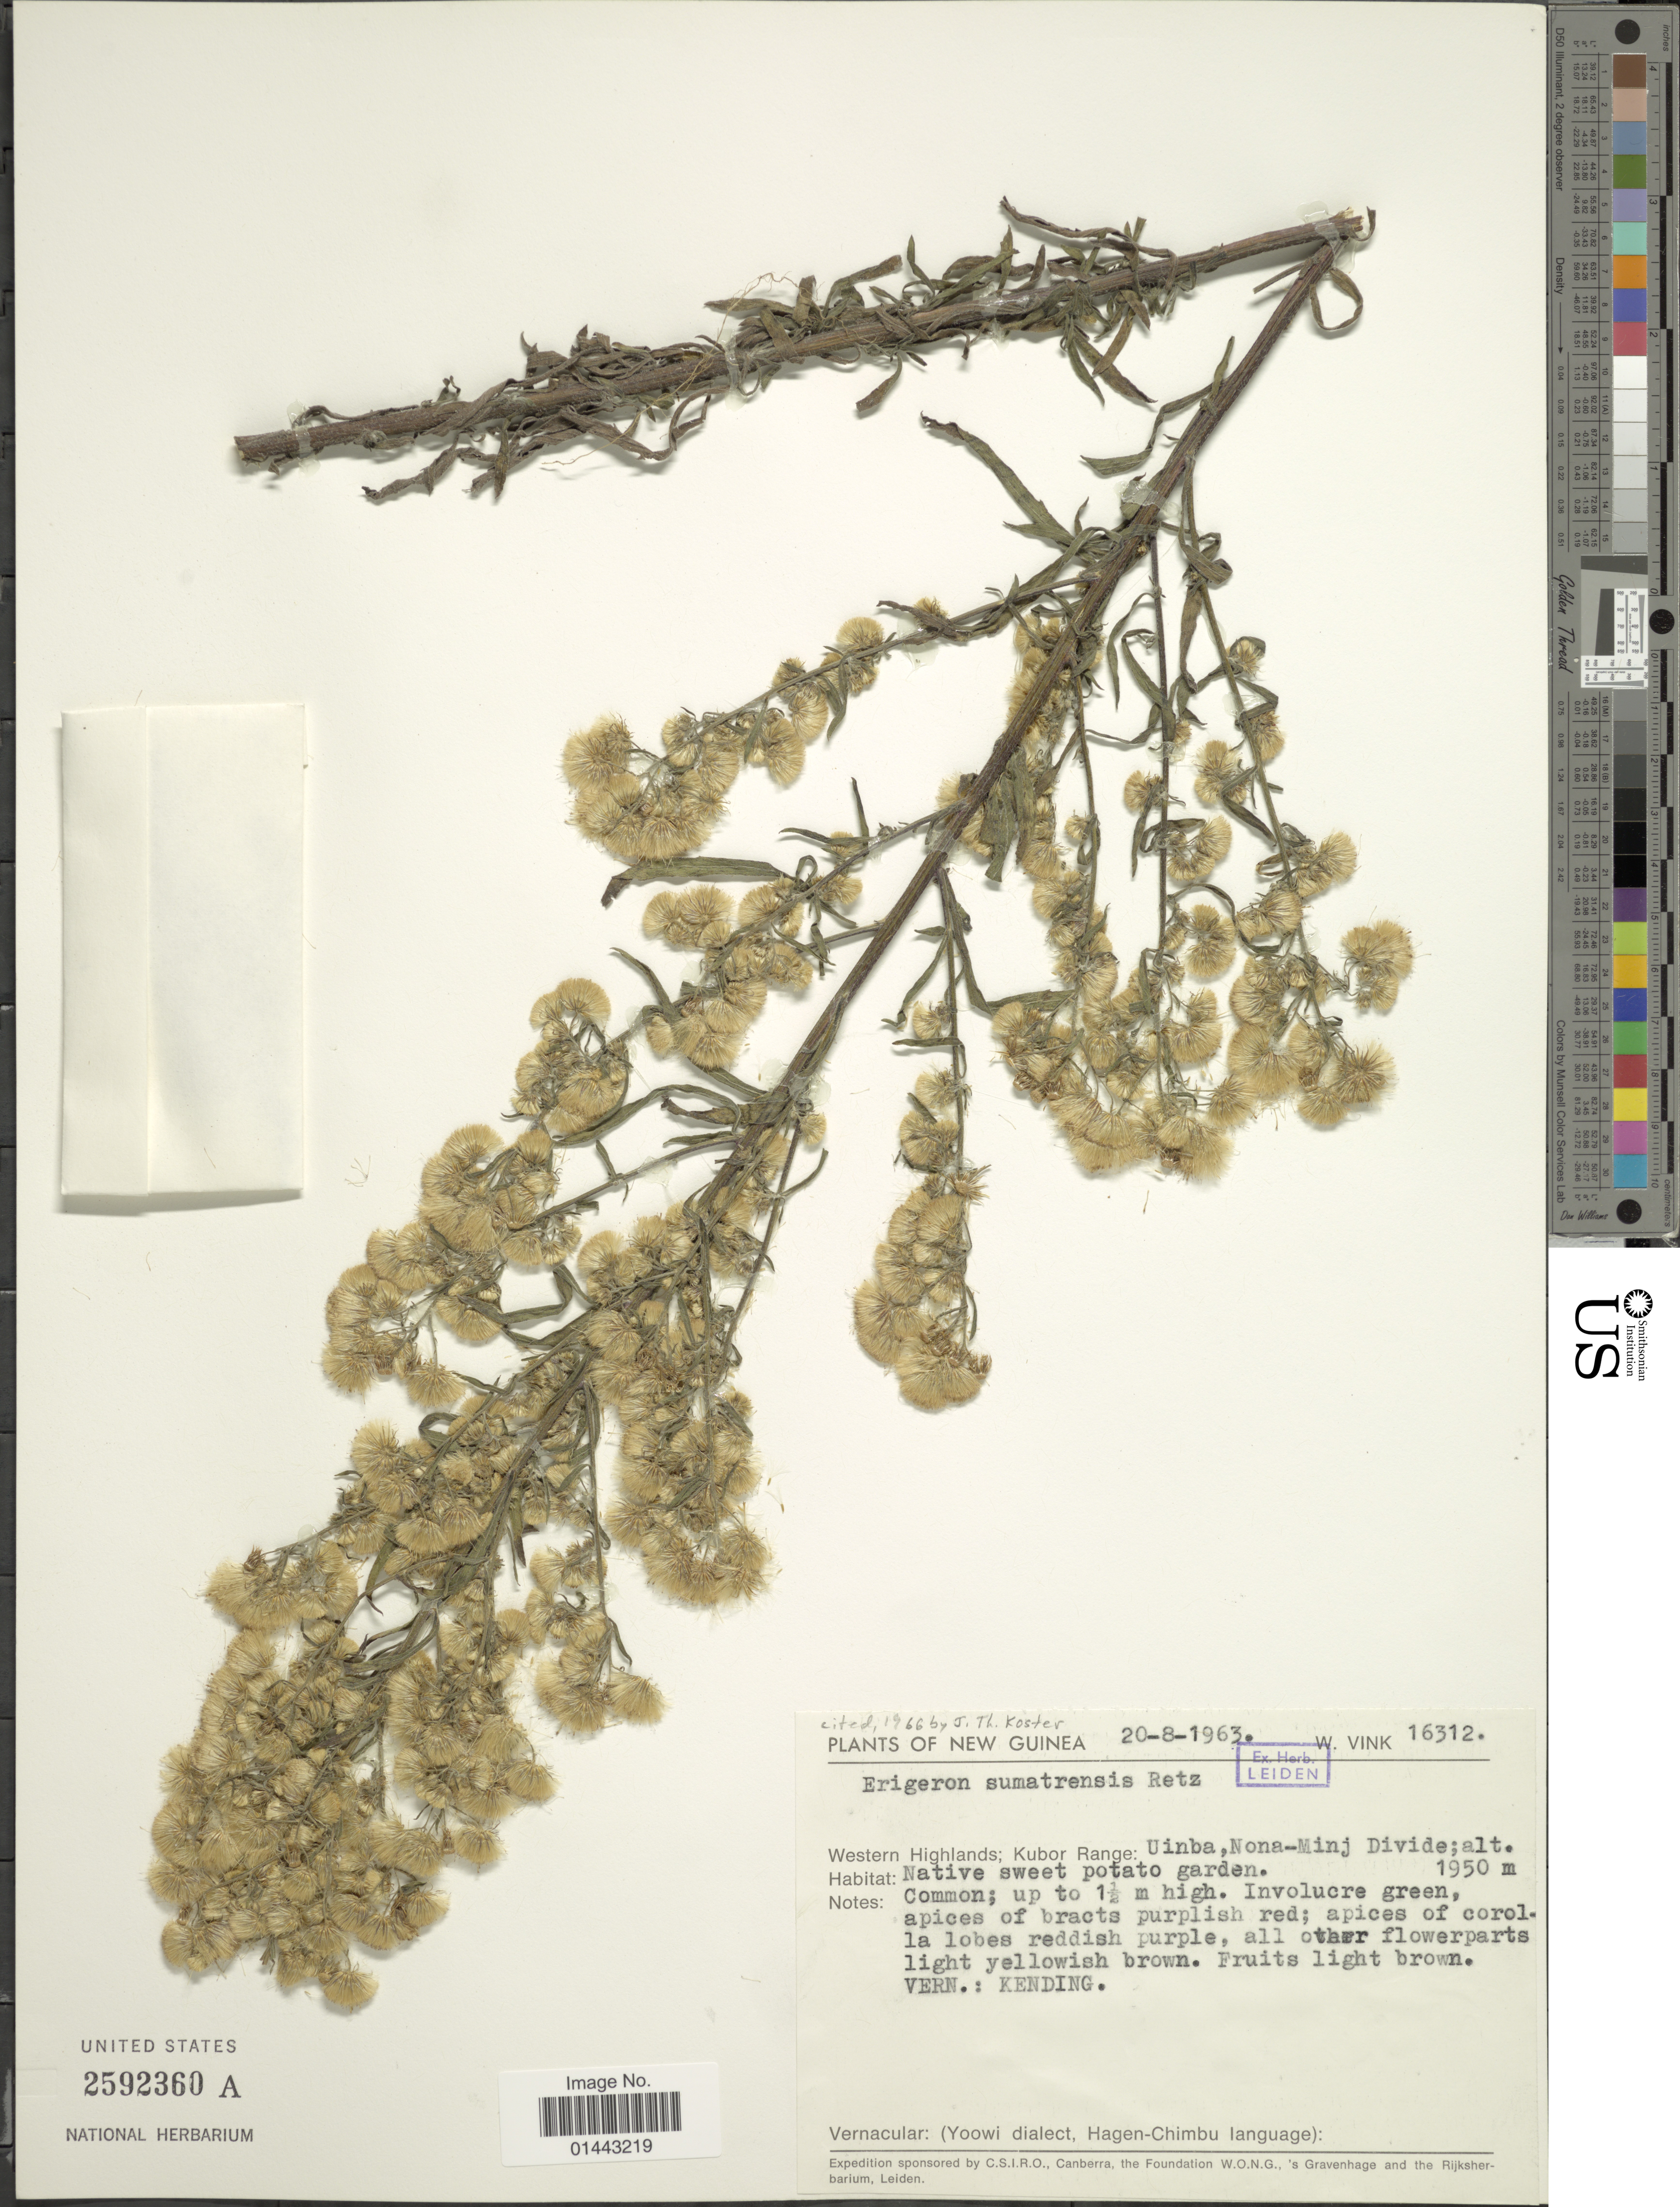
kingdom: Plantae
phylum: Tracheophyta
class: Magnoliopsida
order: Asterales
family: Asteraceae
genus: Erigeron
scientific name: Erigeron sumatrensis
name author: Retz.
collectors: W. Vink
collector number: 16312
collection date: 1963-08-20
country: Papua New Guinea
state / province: Western Highlands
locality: Kubor Range: Uinba , Nona-Minj Divide, Native sweet potato garden.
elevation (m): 1950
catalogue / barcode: US 2592360A